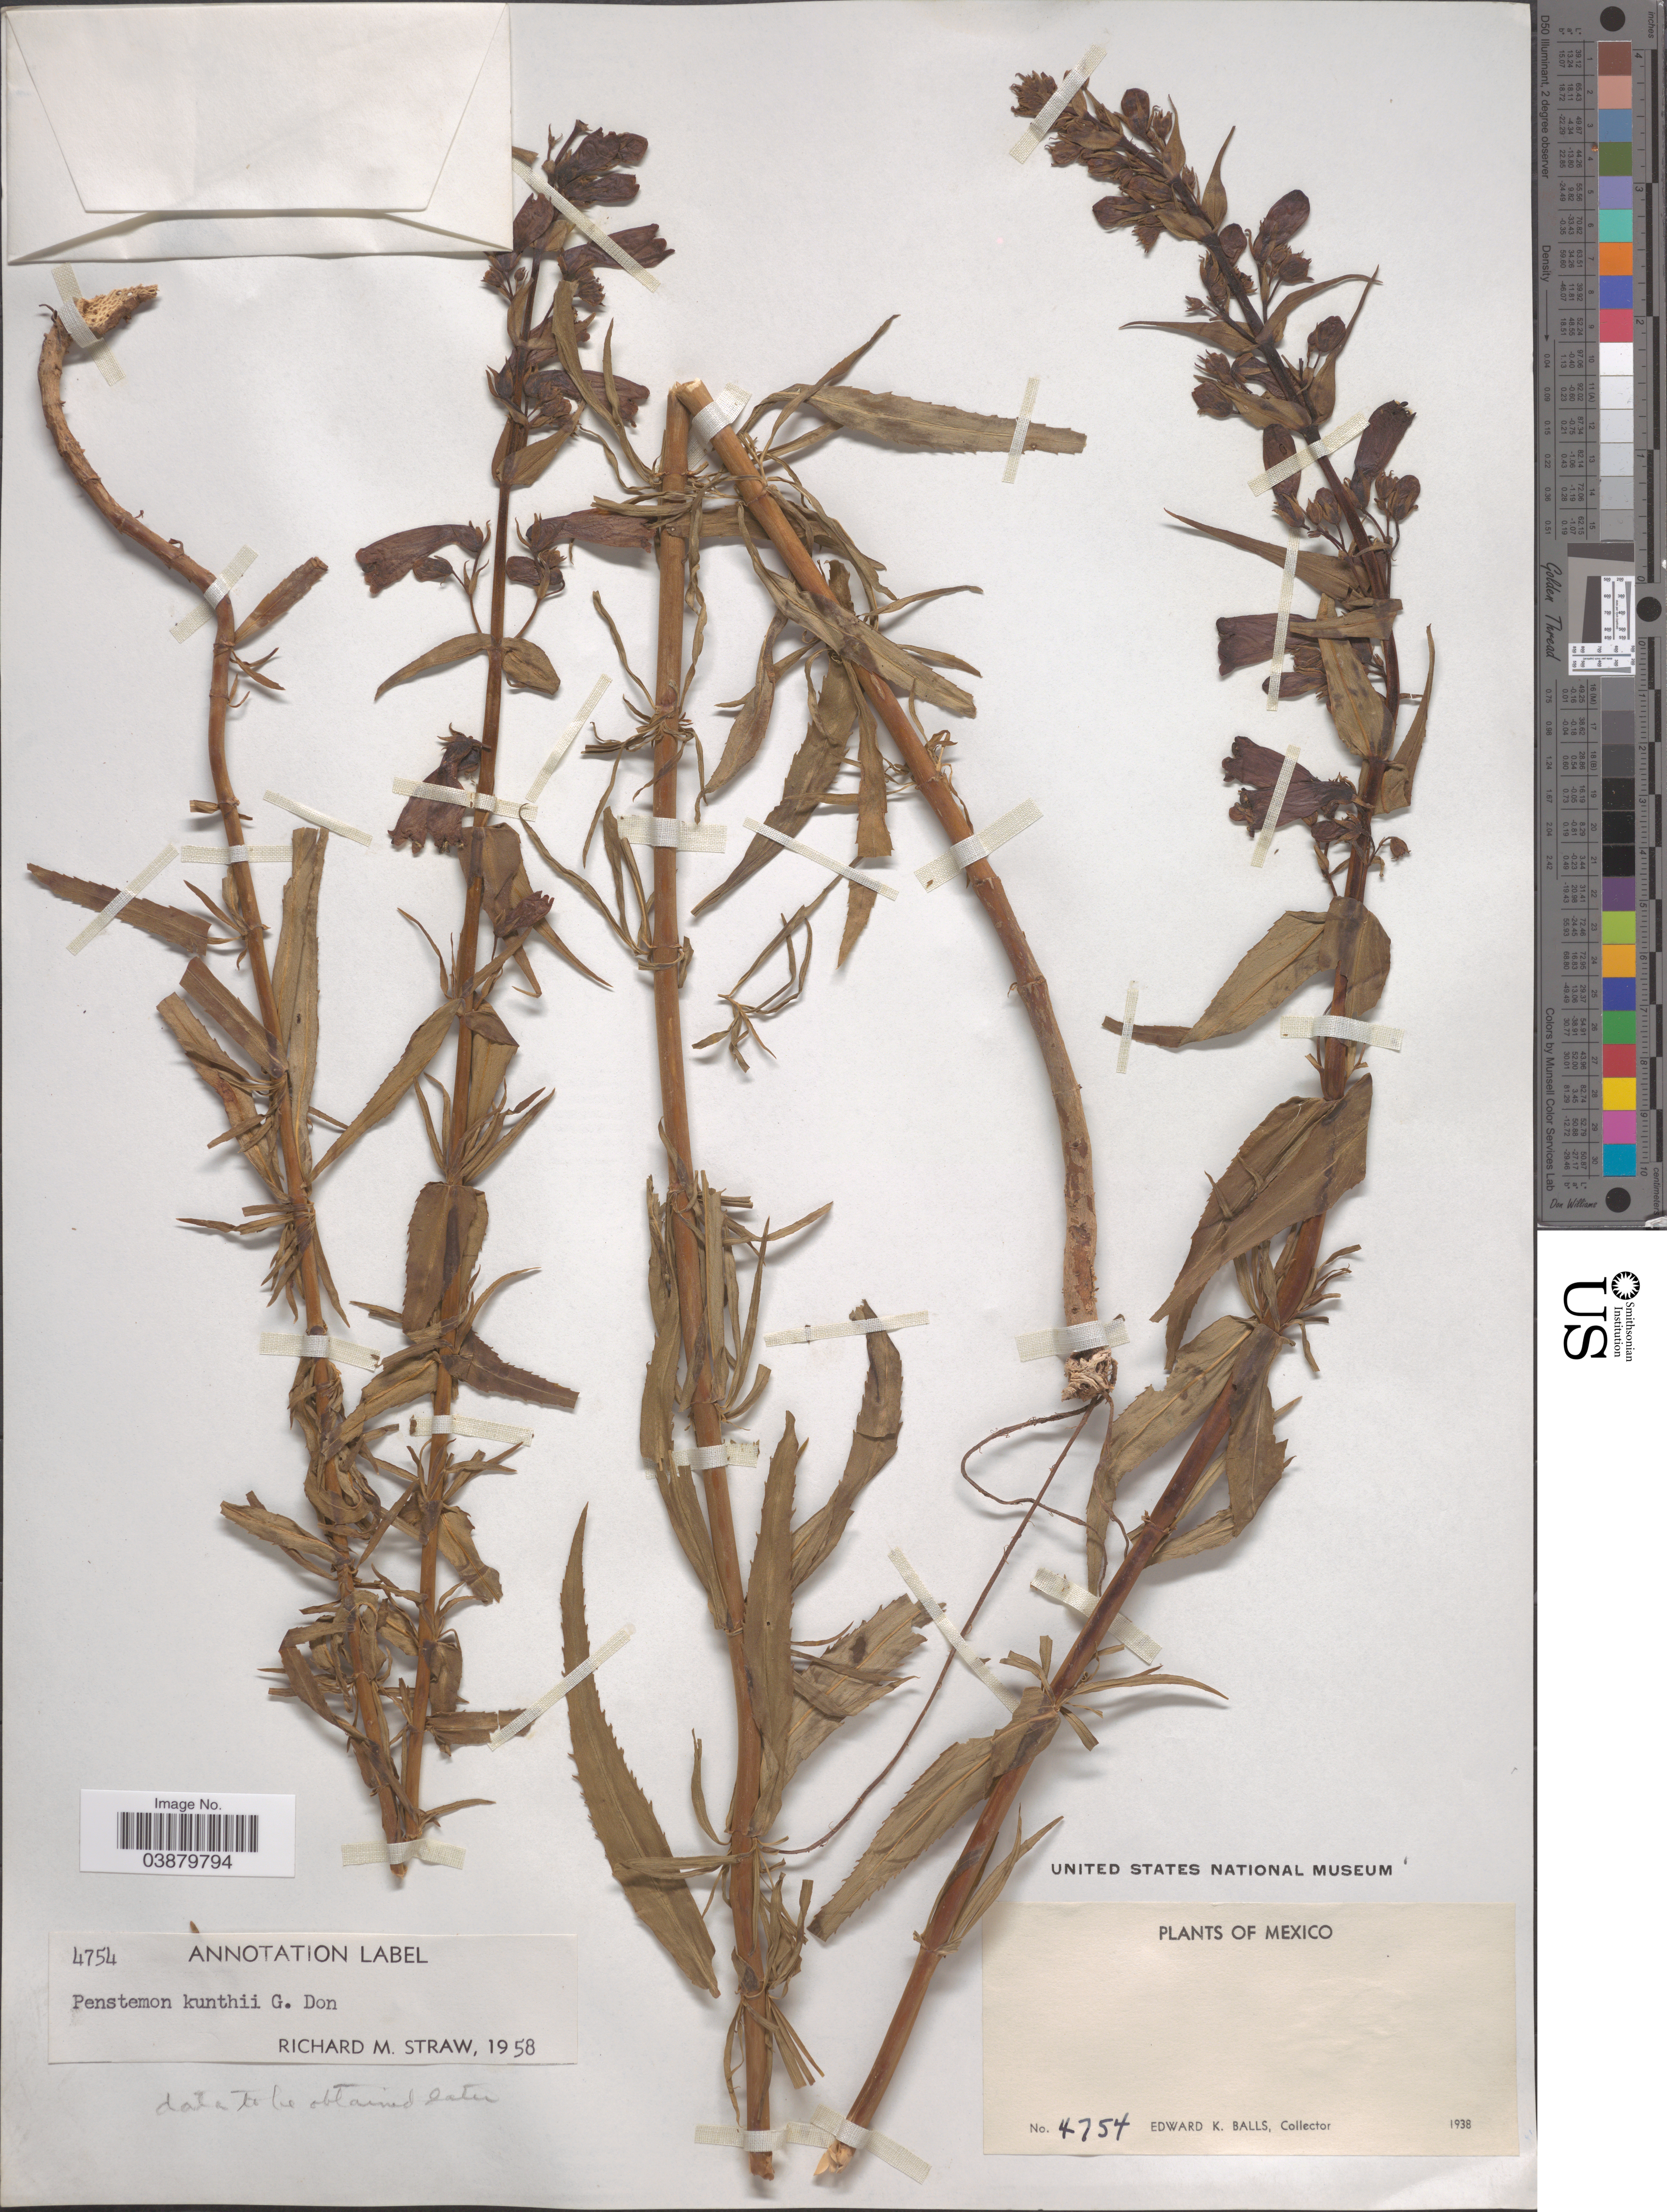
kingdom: Plantae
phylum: Tracheophyta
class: Magnoliopsida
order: Lamiales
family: Plantaginaceae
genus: Penstemon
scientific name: Penstemon kunthii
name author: G. Don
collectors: E. K. Balls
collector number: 4754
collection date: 1938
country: Mexico